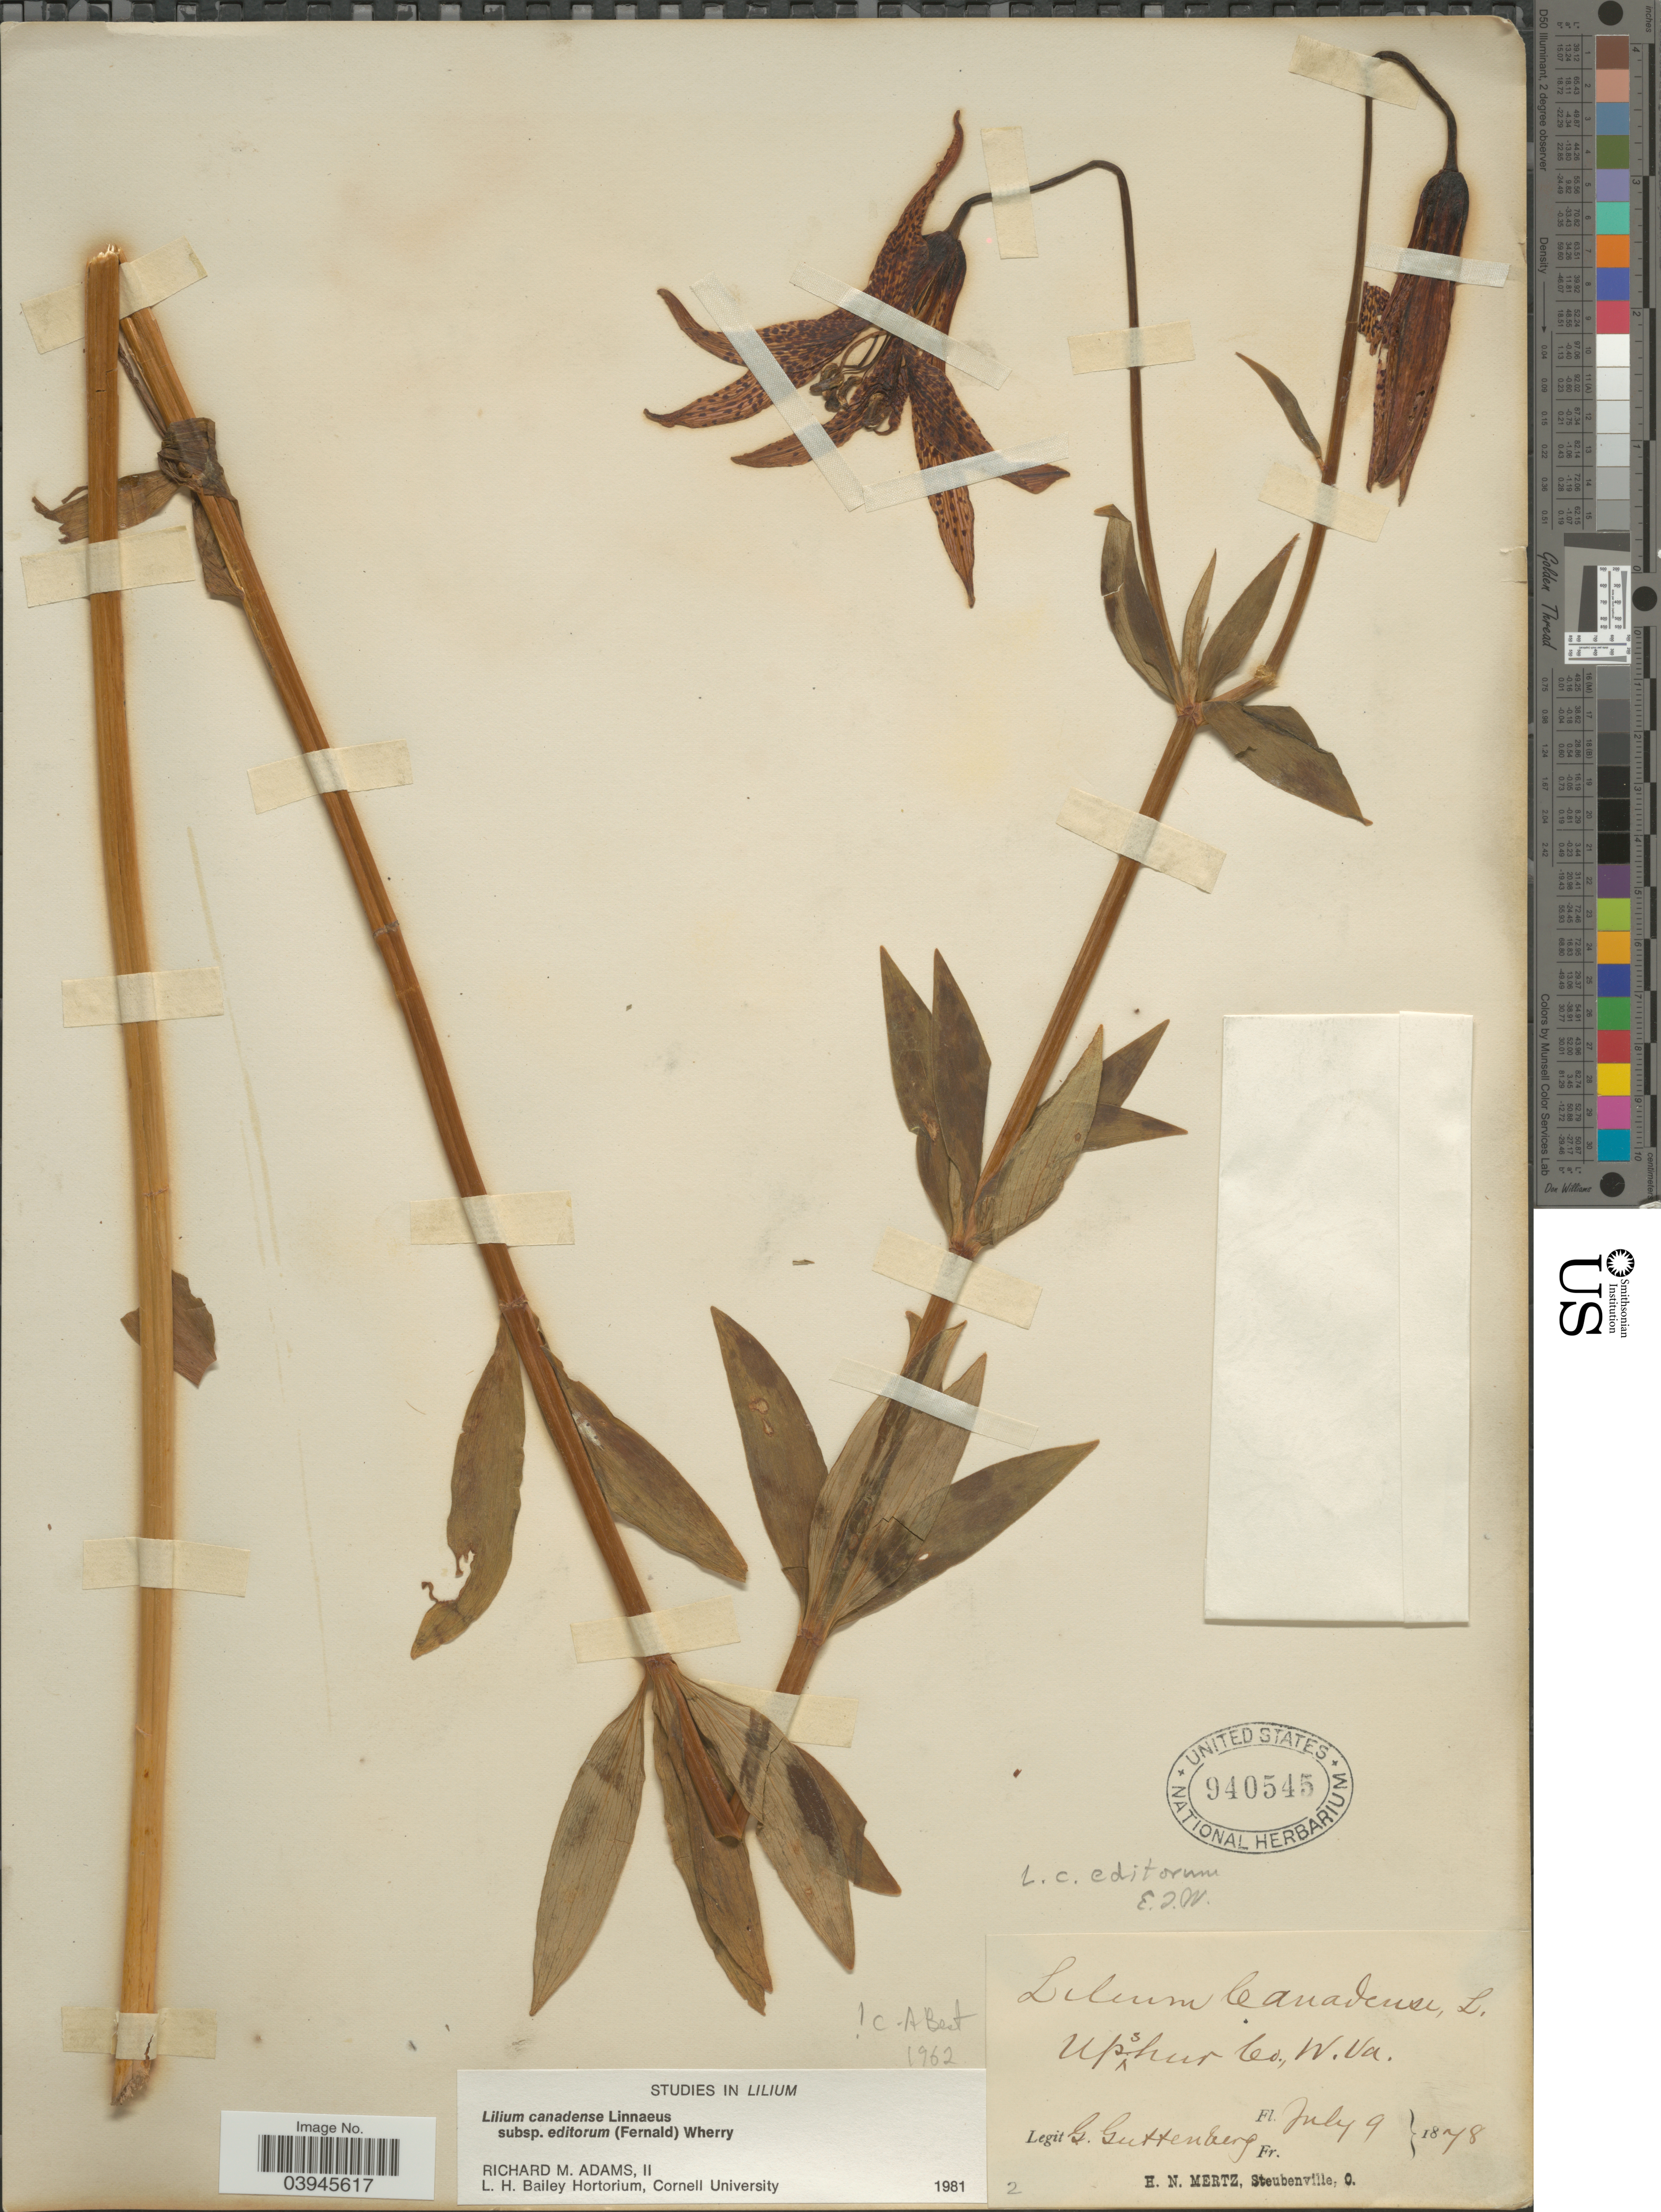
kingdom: Plantae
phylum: Tracheophyta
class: Liliopsida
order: Liliales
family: Liliaceae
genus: Lilium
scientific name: Lilium canadense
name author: L.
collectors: G. Guttenberg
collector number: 2?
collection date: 1878-07-09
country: United States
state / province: West Virginia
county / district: Upshur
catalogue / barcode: US 940545